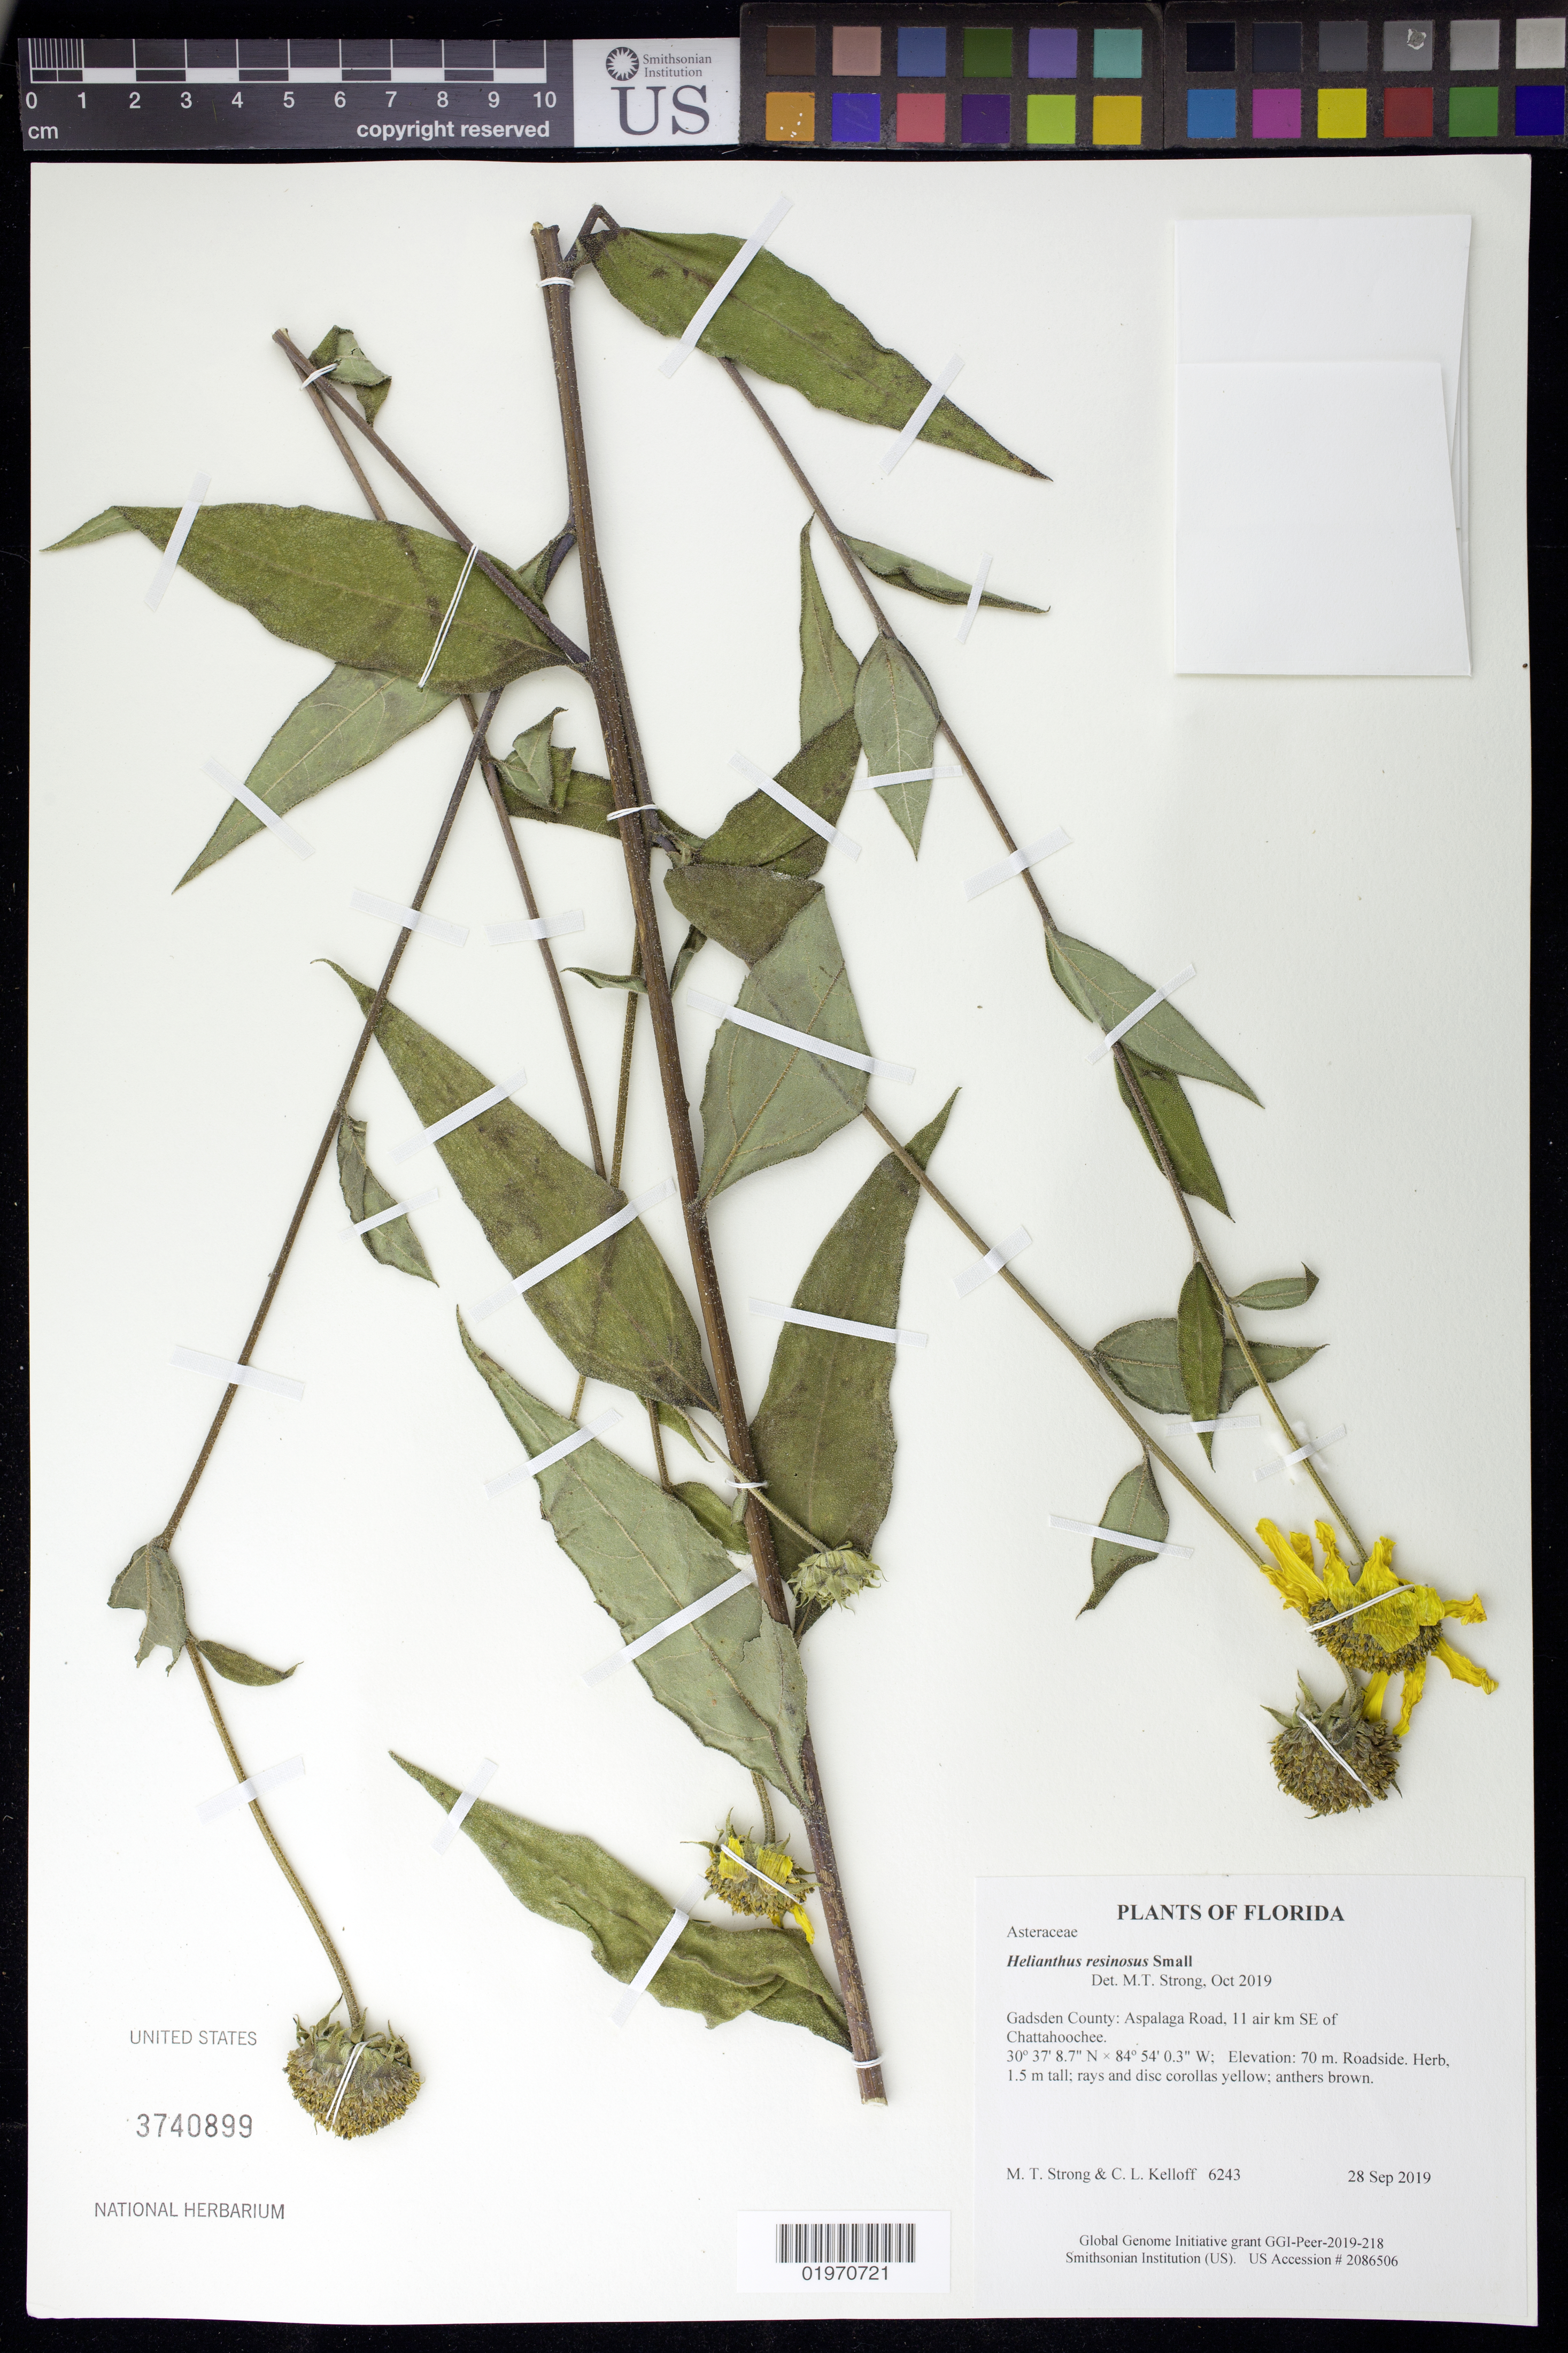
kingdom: Plantae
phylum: Tracheophyta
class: Magnoliopsida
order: Asterales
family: Asteraceae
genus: Helianthus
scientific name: Helianthus resinosus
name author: Small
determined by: Strong, Mark T., (BOT), Smithsonian Institution - National Museum of Natural History (UNITED STATES)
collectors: M. T. Strong & C. L. Kelloff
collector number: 6243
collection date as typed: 28 Sep 2019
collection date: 2019-09-28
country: United States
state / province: Florida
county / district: Gadsden County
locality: Aspalaga Road, 11 air km SE of Chattahoochee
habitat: Roadside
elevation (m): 70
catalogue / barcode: US 3740899